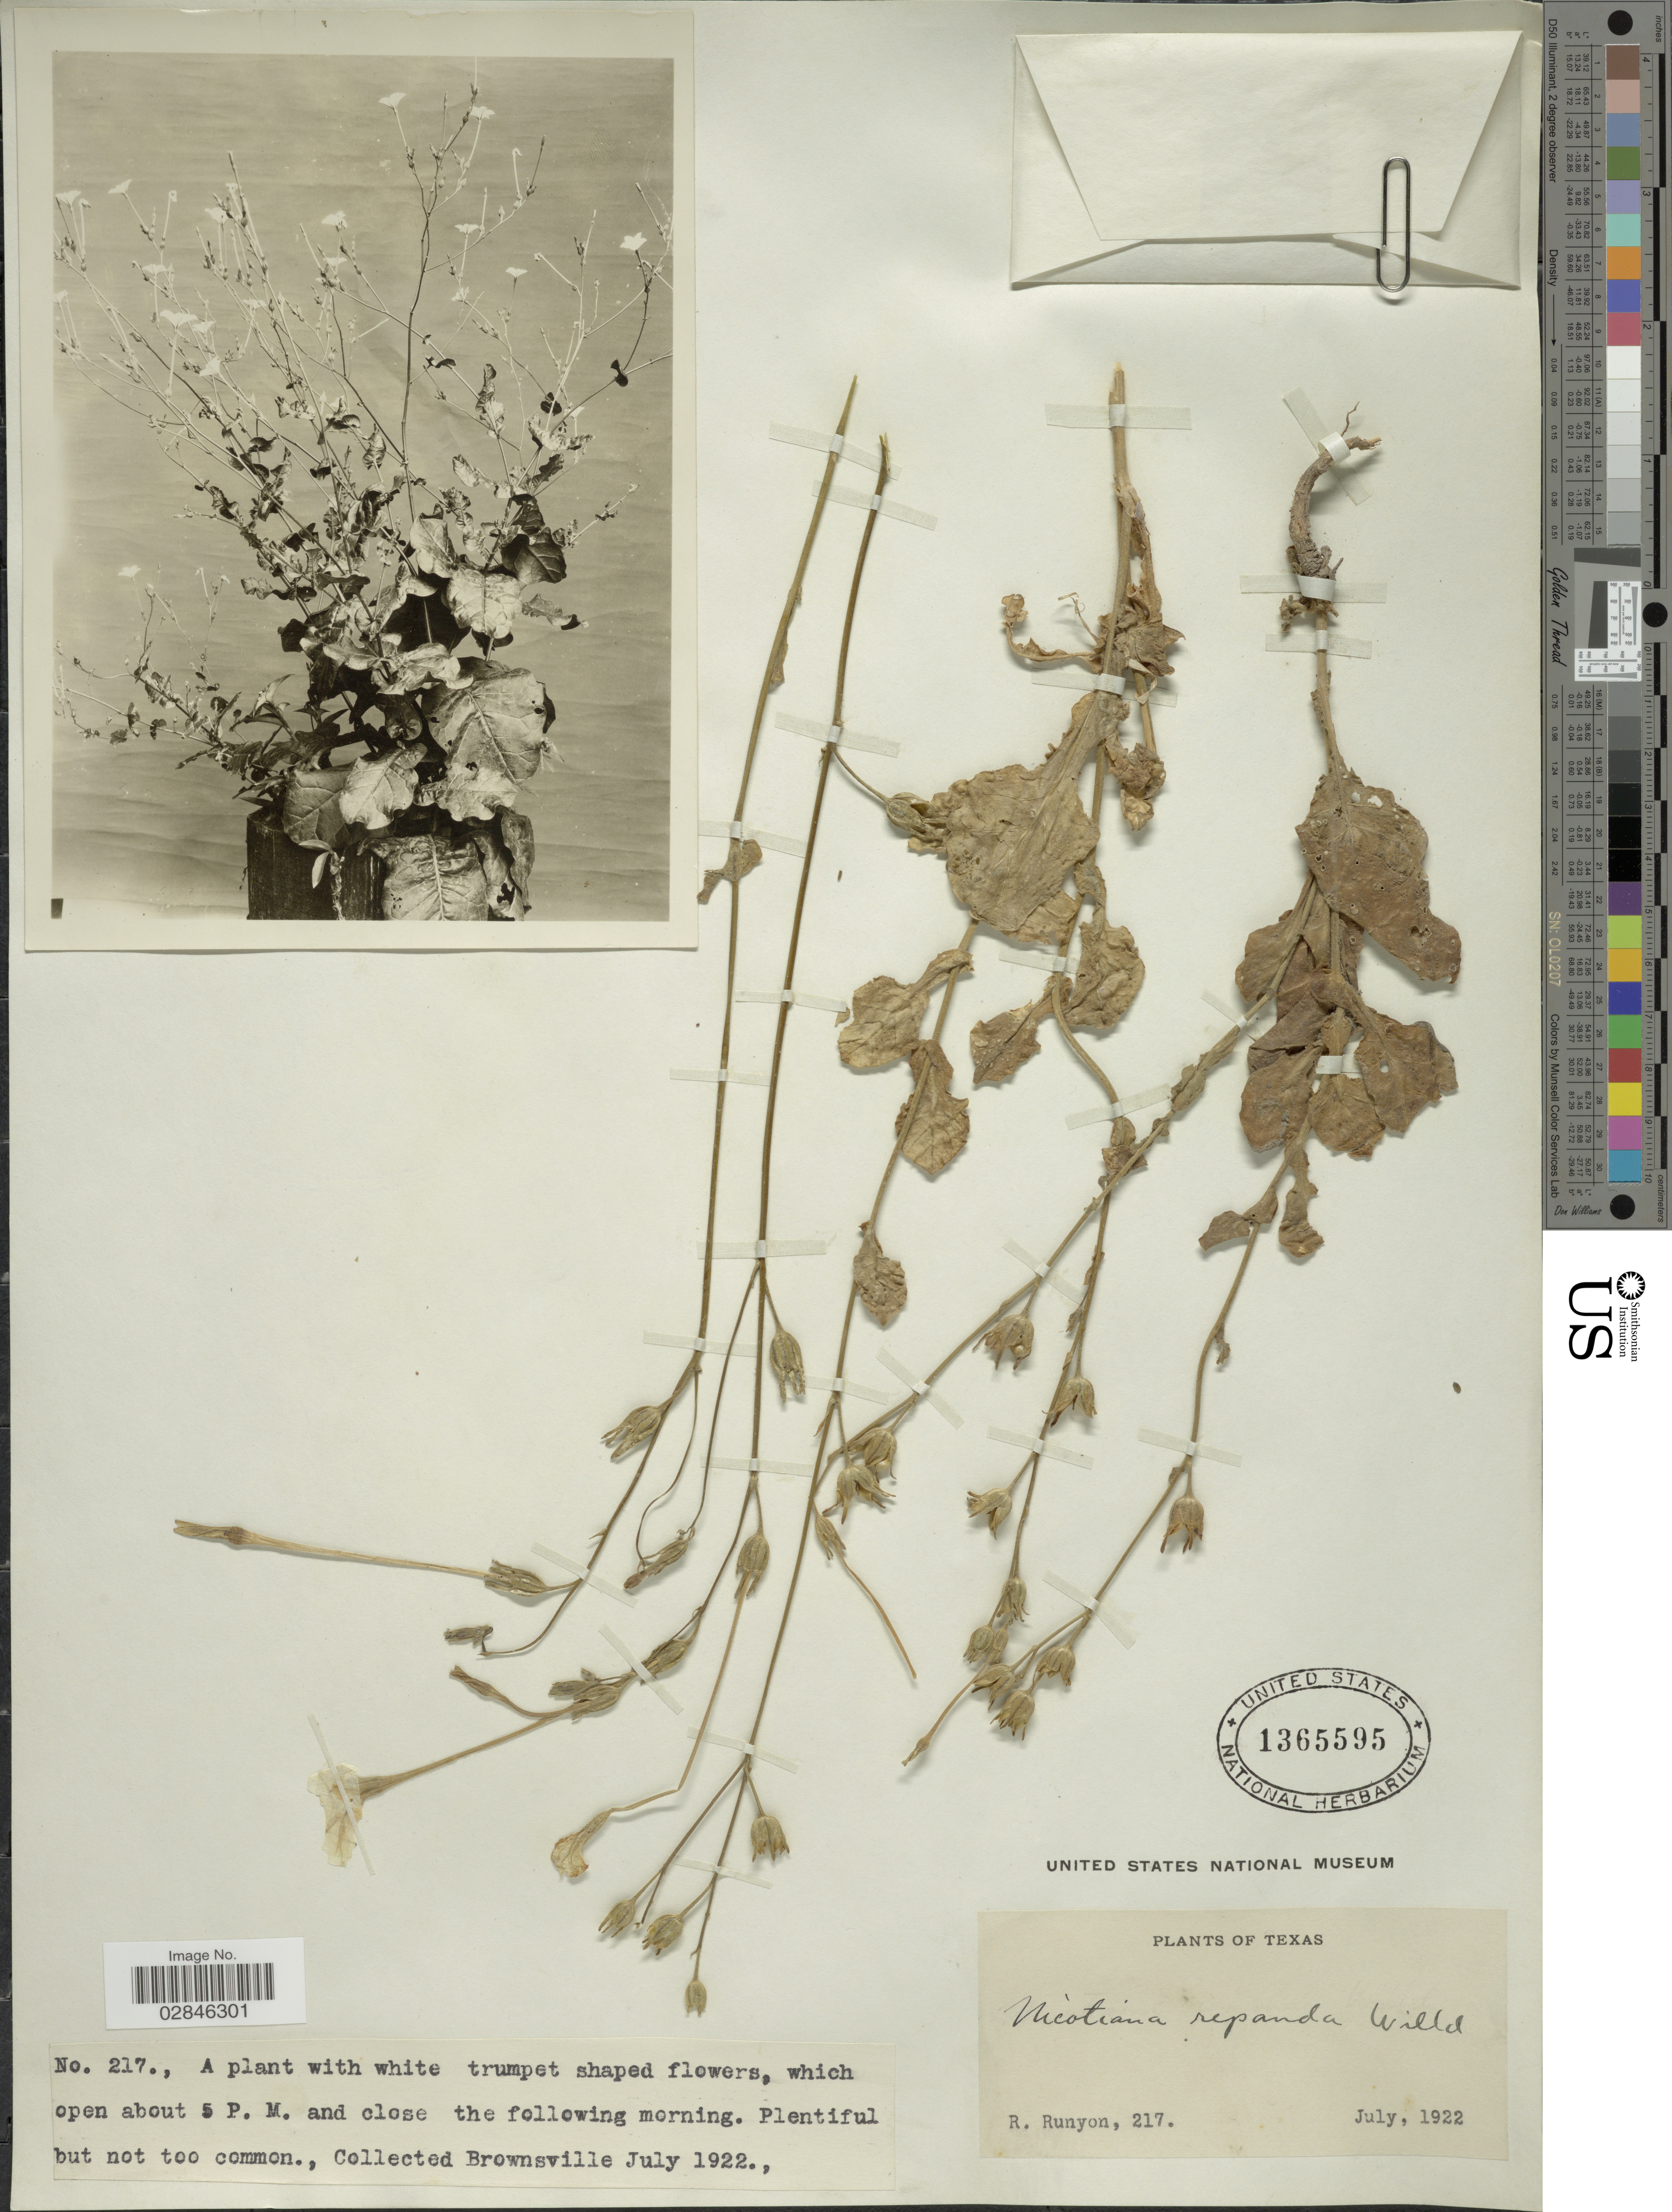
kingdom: Plantae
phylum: Tracheophyta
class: Magnoliopsida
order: Solanales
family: Solanaceae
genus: Nicotiana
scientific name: Nicotiana repanda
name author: Willd. ex Lehm.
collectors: R. Runyon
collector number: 217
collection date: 1922-07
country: United States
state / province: Texas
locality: Brownsville.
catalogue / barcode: US 1365595